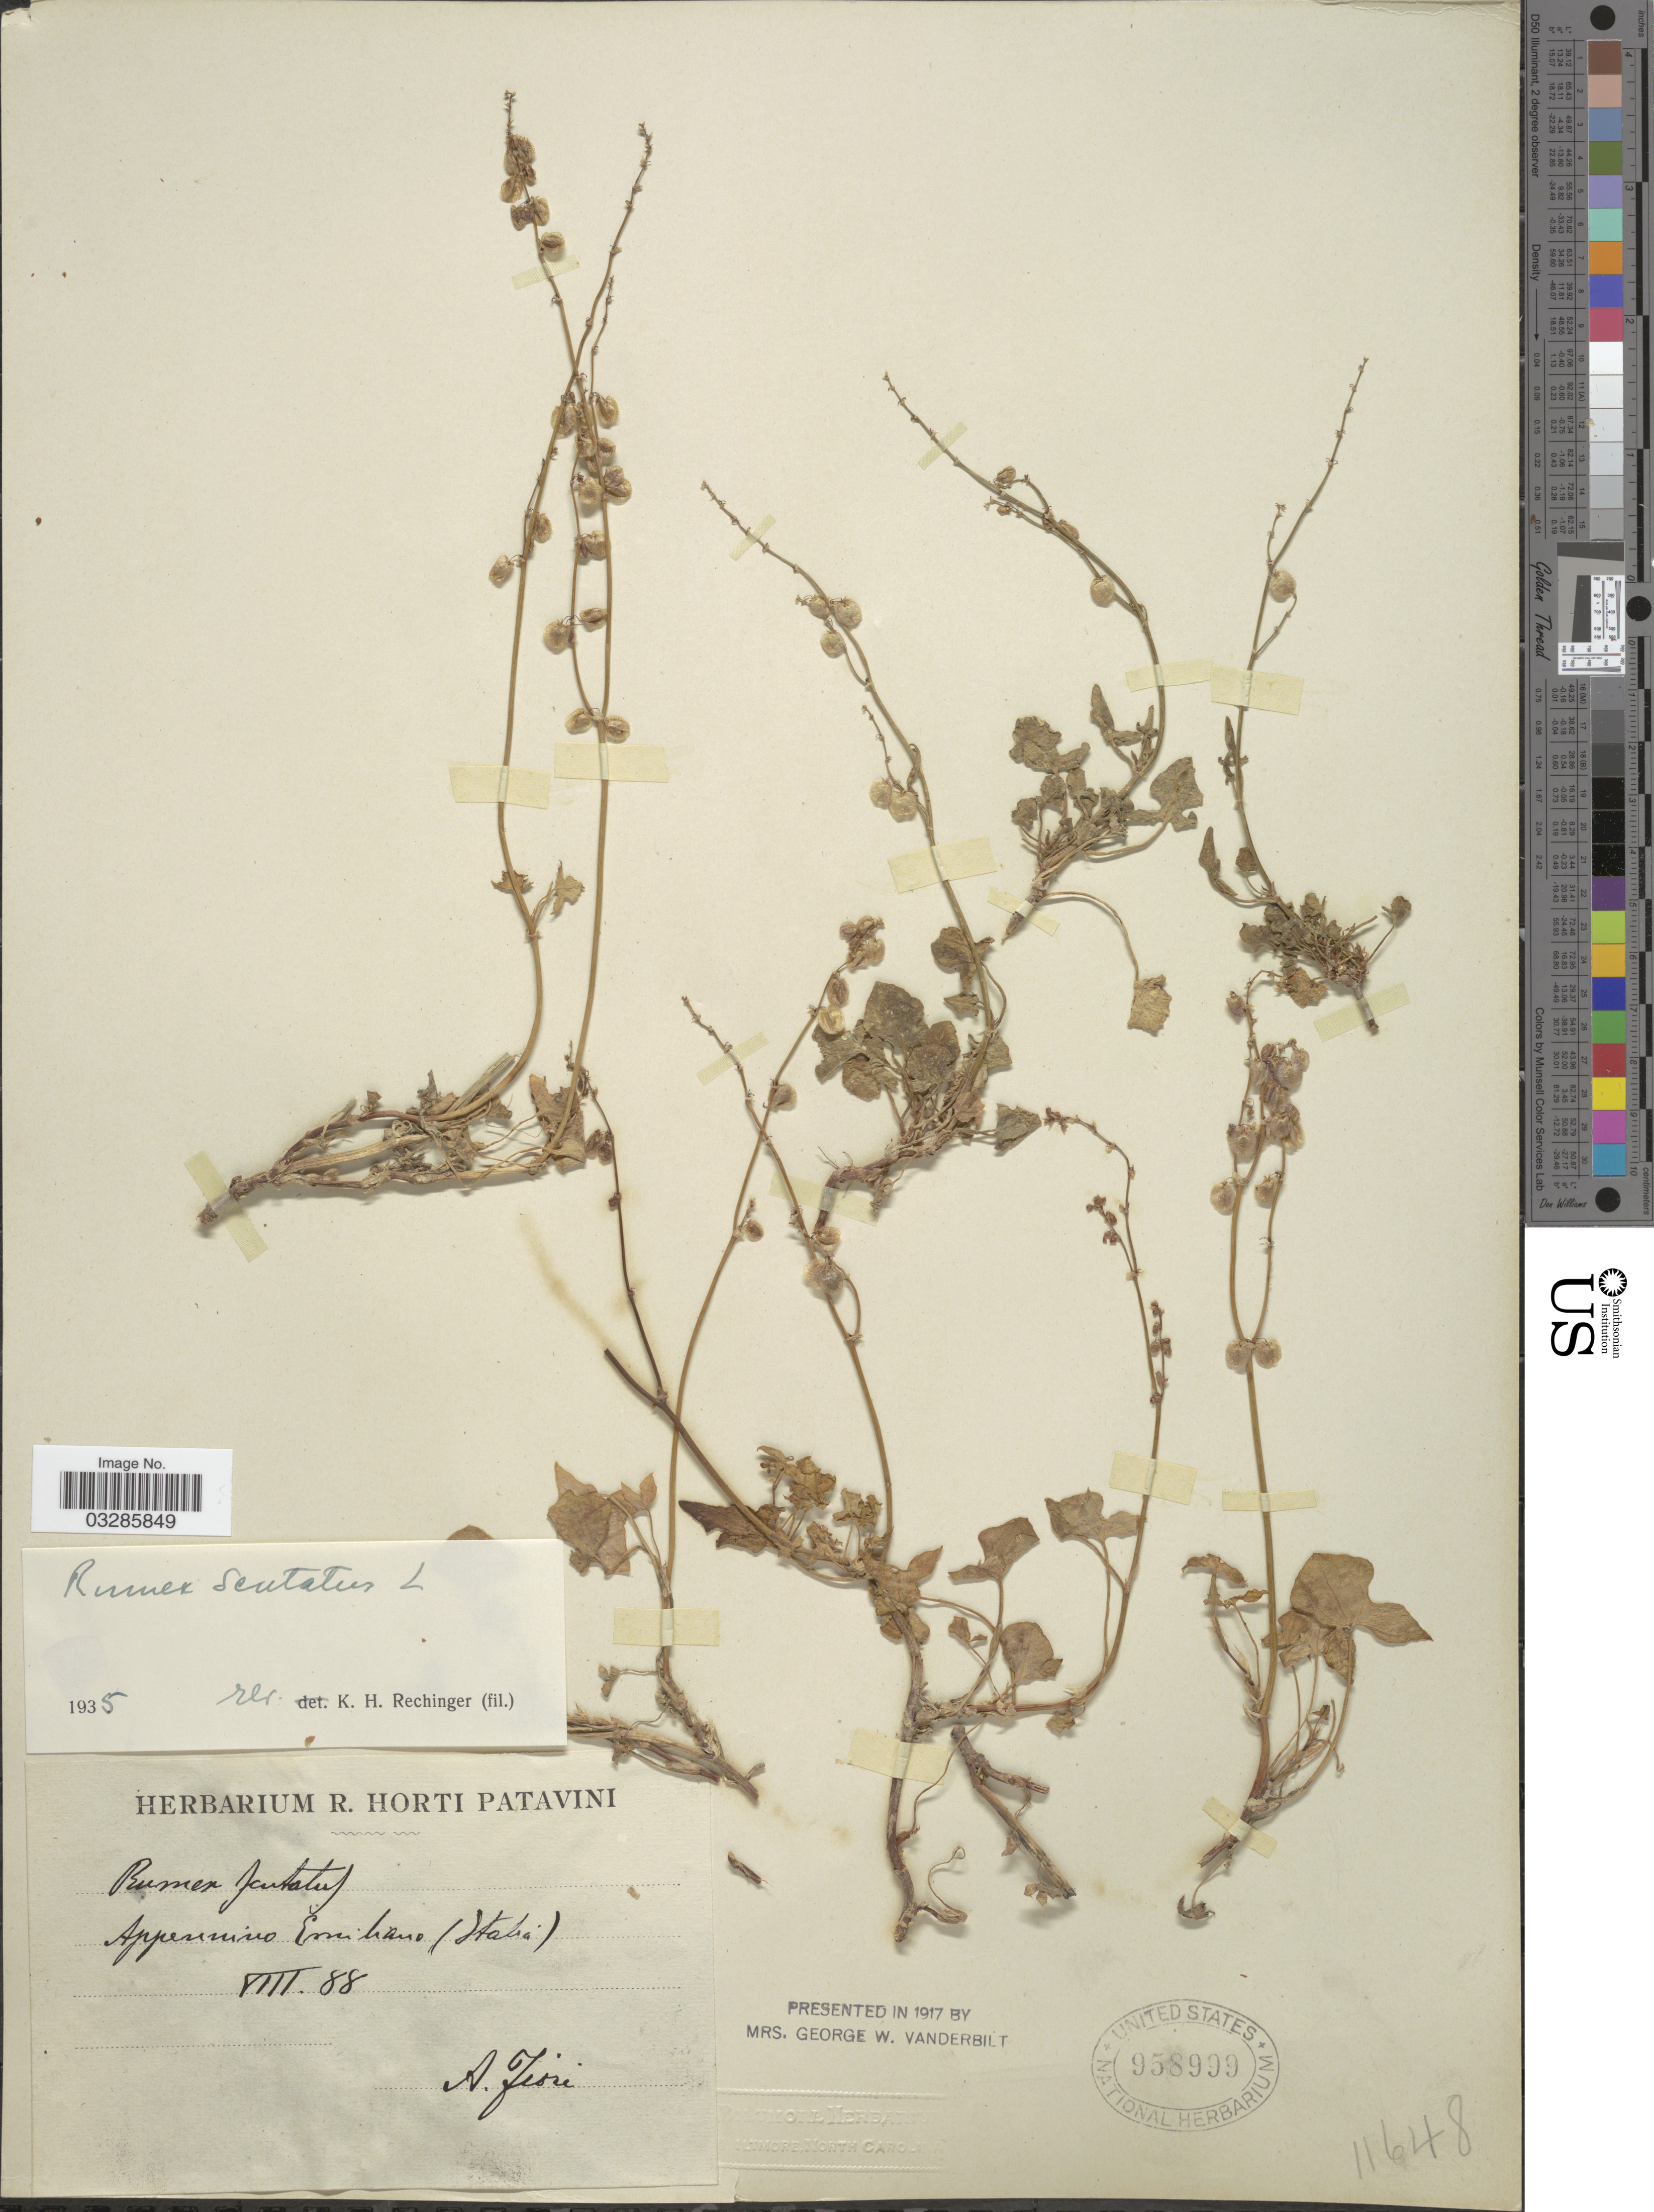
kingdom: Plantae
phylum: Tracheophyta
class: Magnoliopsida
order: Caryophyllales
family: Polygonaceae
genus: Rumex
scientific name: Rumex scutatus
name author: L.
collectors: A. Fiori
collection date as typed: Transcribed d/m/y: /8/88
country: Italy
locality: Appennino Emiliano.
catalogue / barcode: US 958999